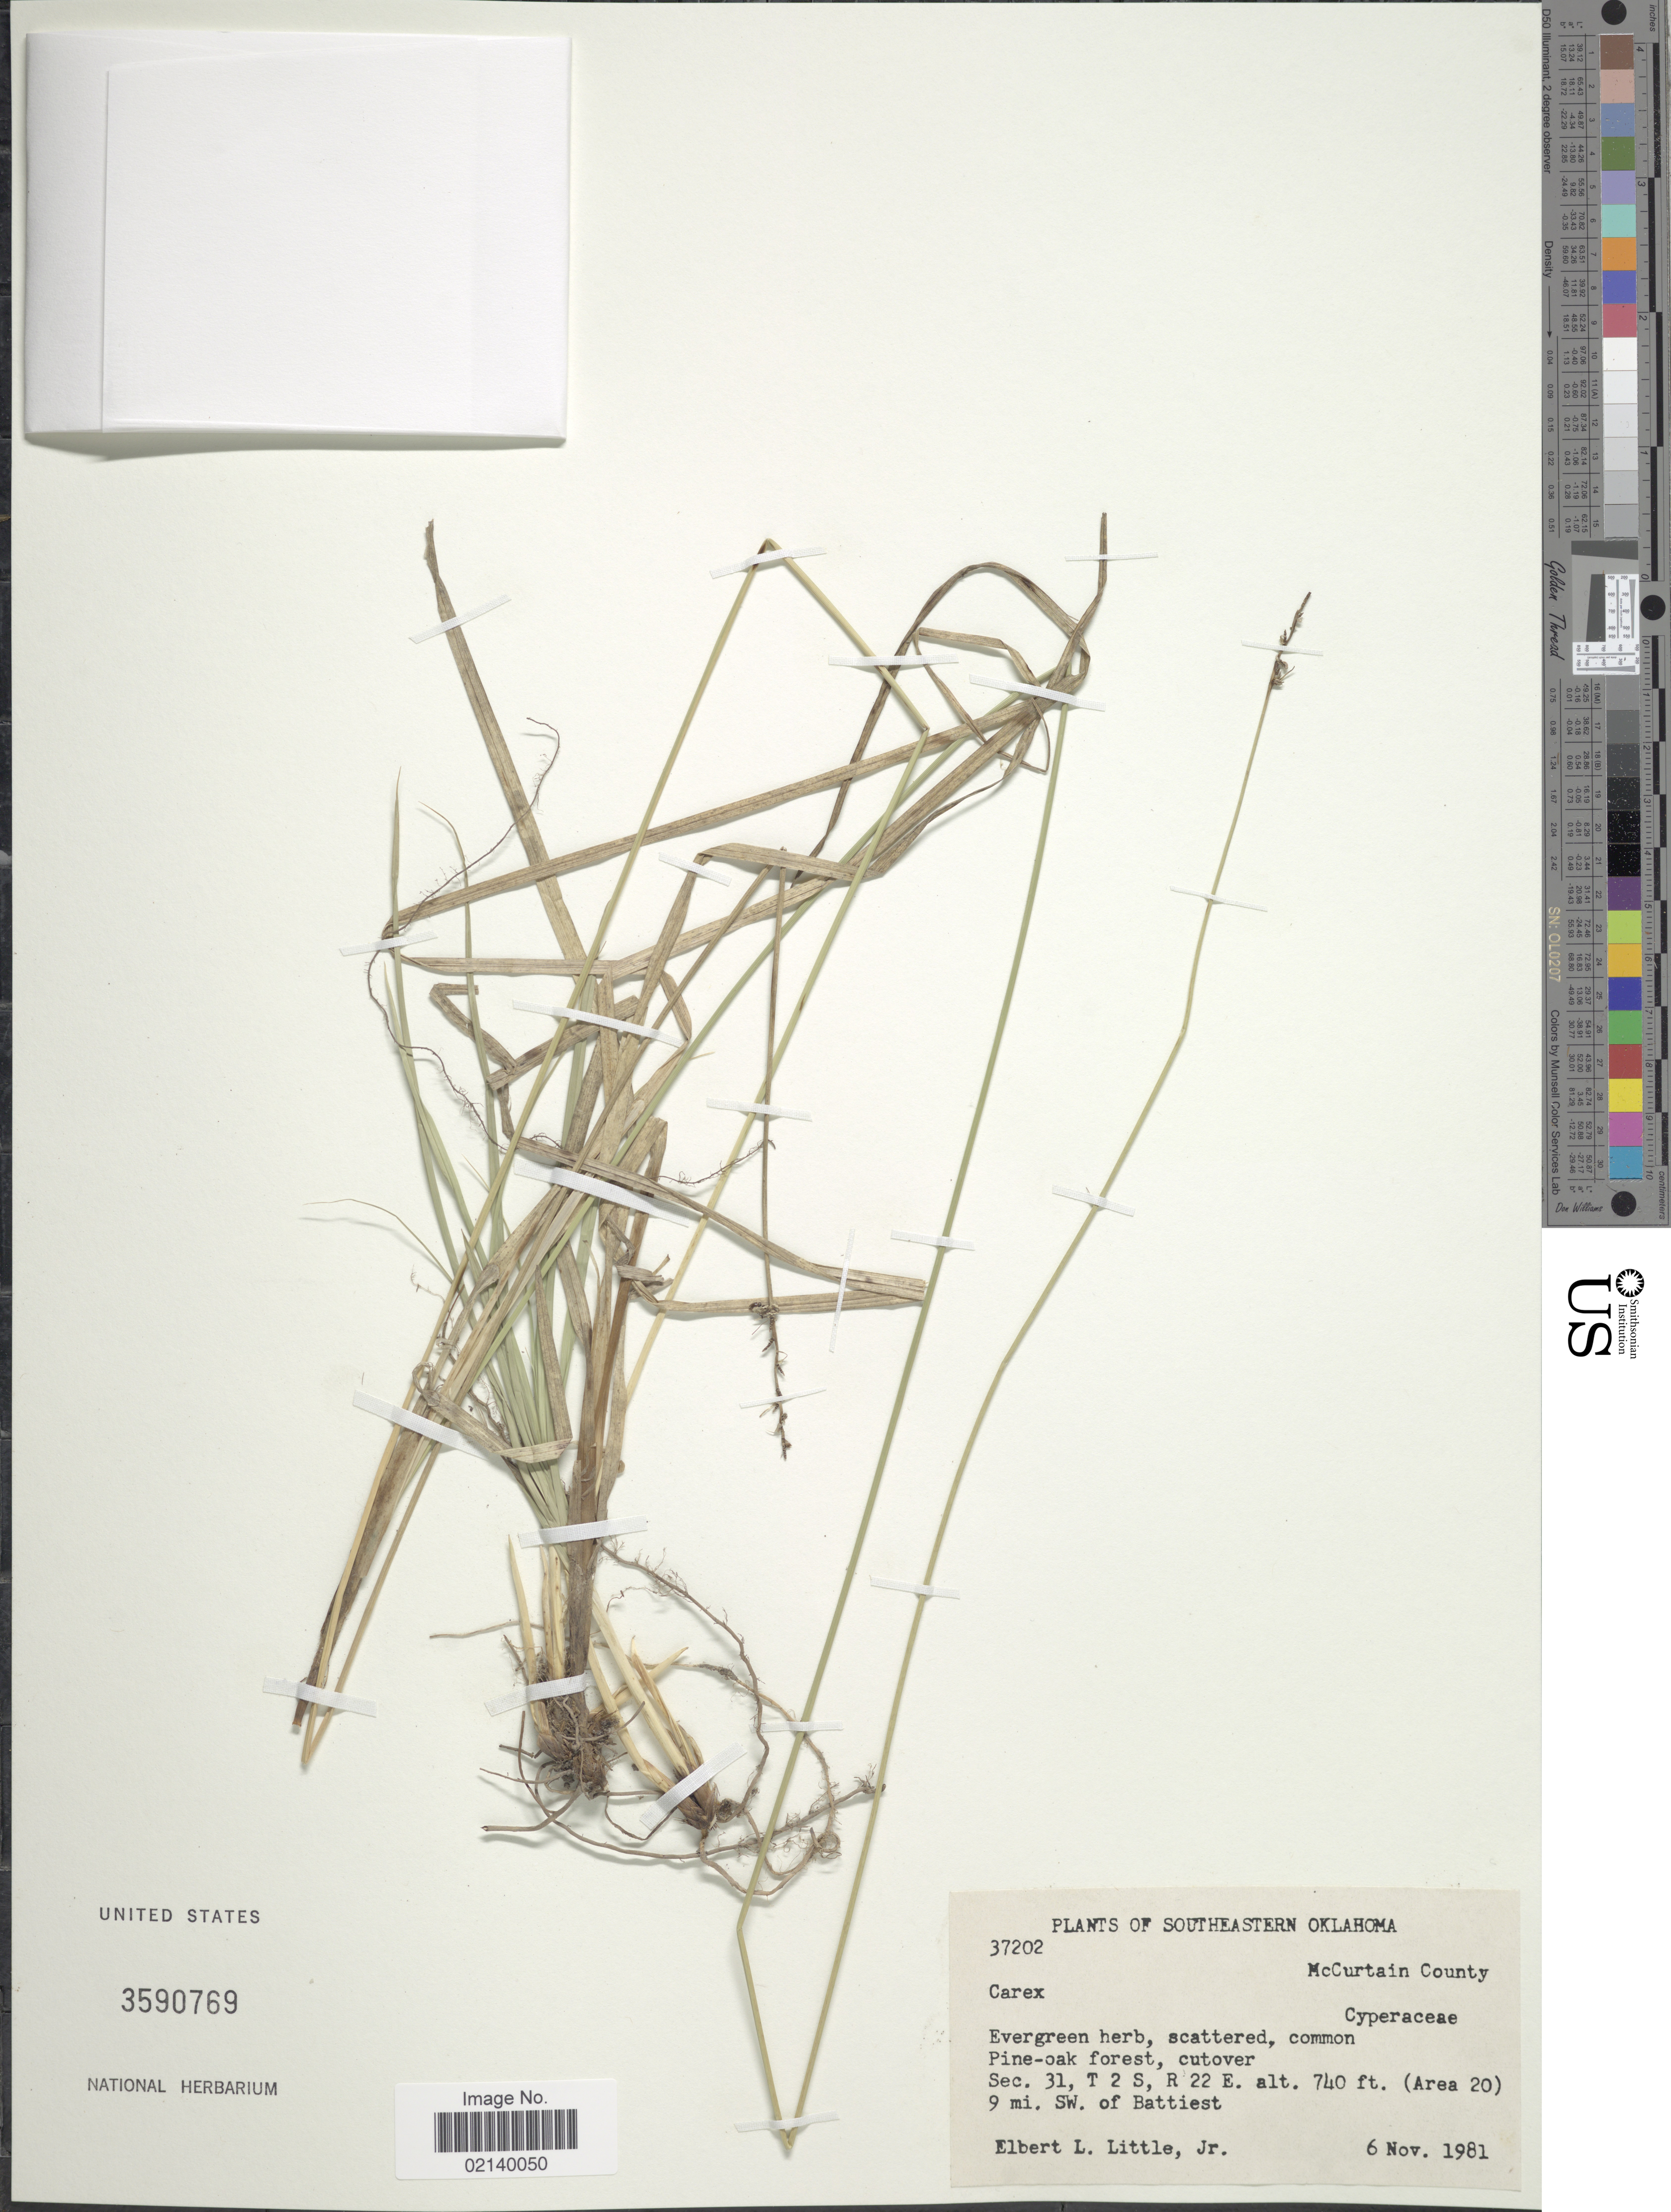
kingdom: Plantae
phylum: Tracheophyta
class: Liliopsida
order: Poales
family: Cyperaceae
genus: Carex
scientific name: Carex muehlenbergii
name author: Willd.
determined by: Reznicek, A.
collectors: E. L. Little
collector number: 37202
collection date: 1981-11-06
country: United States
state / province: Oklahoma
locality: McCurtain County, pine-oak forest, Sec.31, T2S, R22E (Area 20), 9 mi. SW. of Battiest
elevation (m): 226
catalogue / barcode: US 3590769